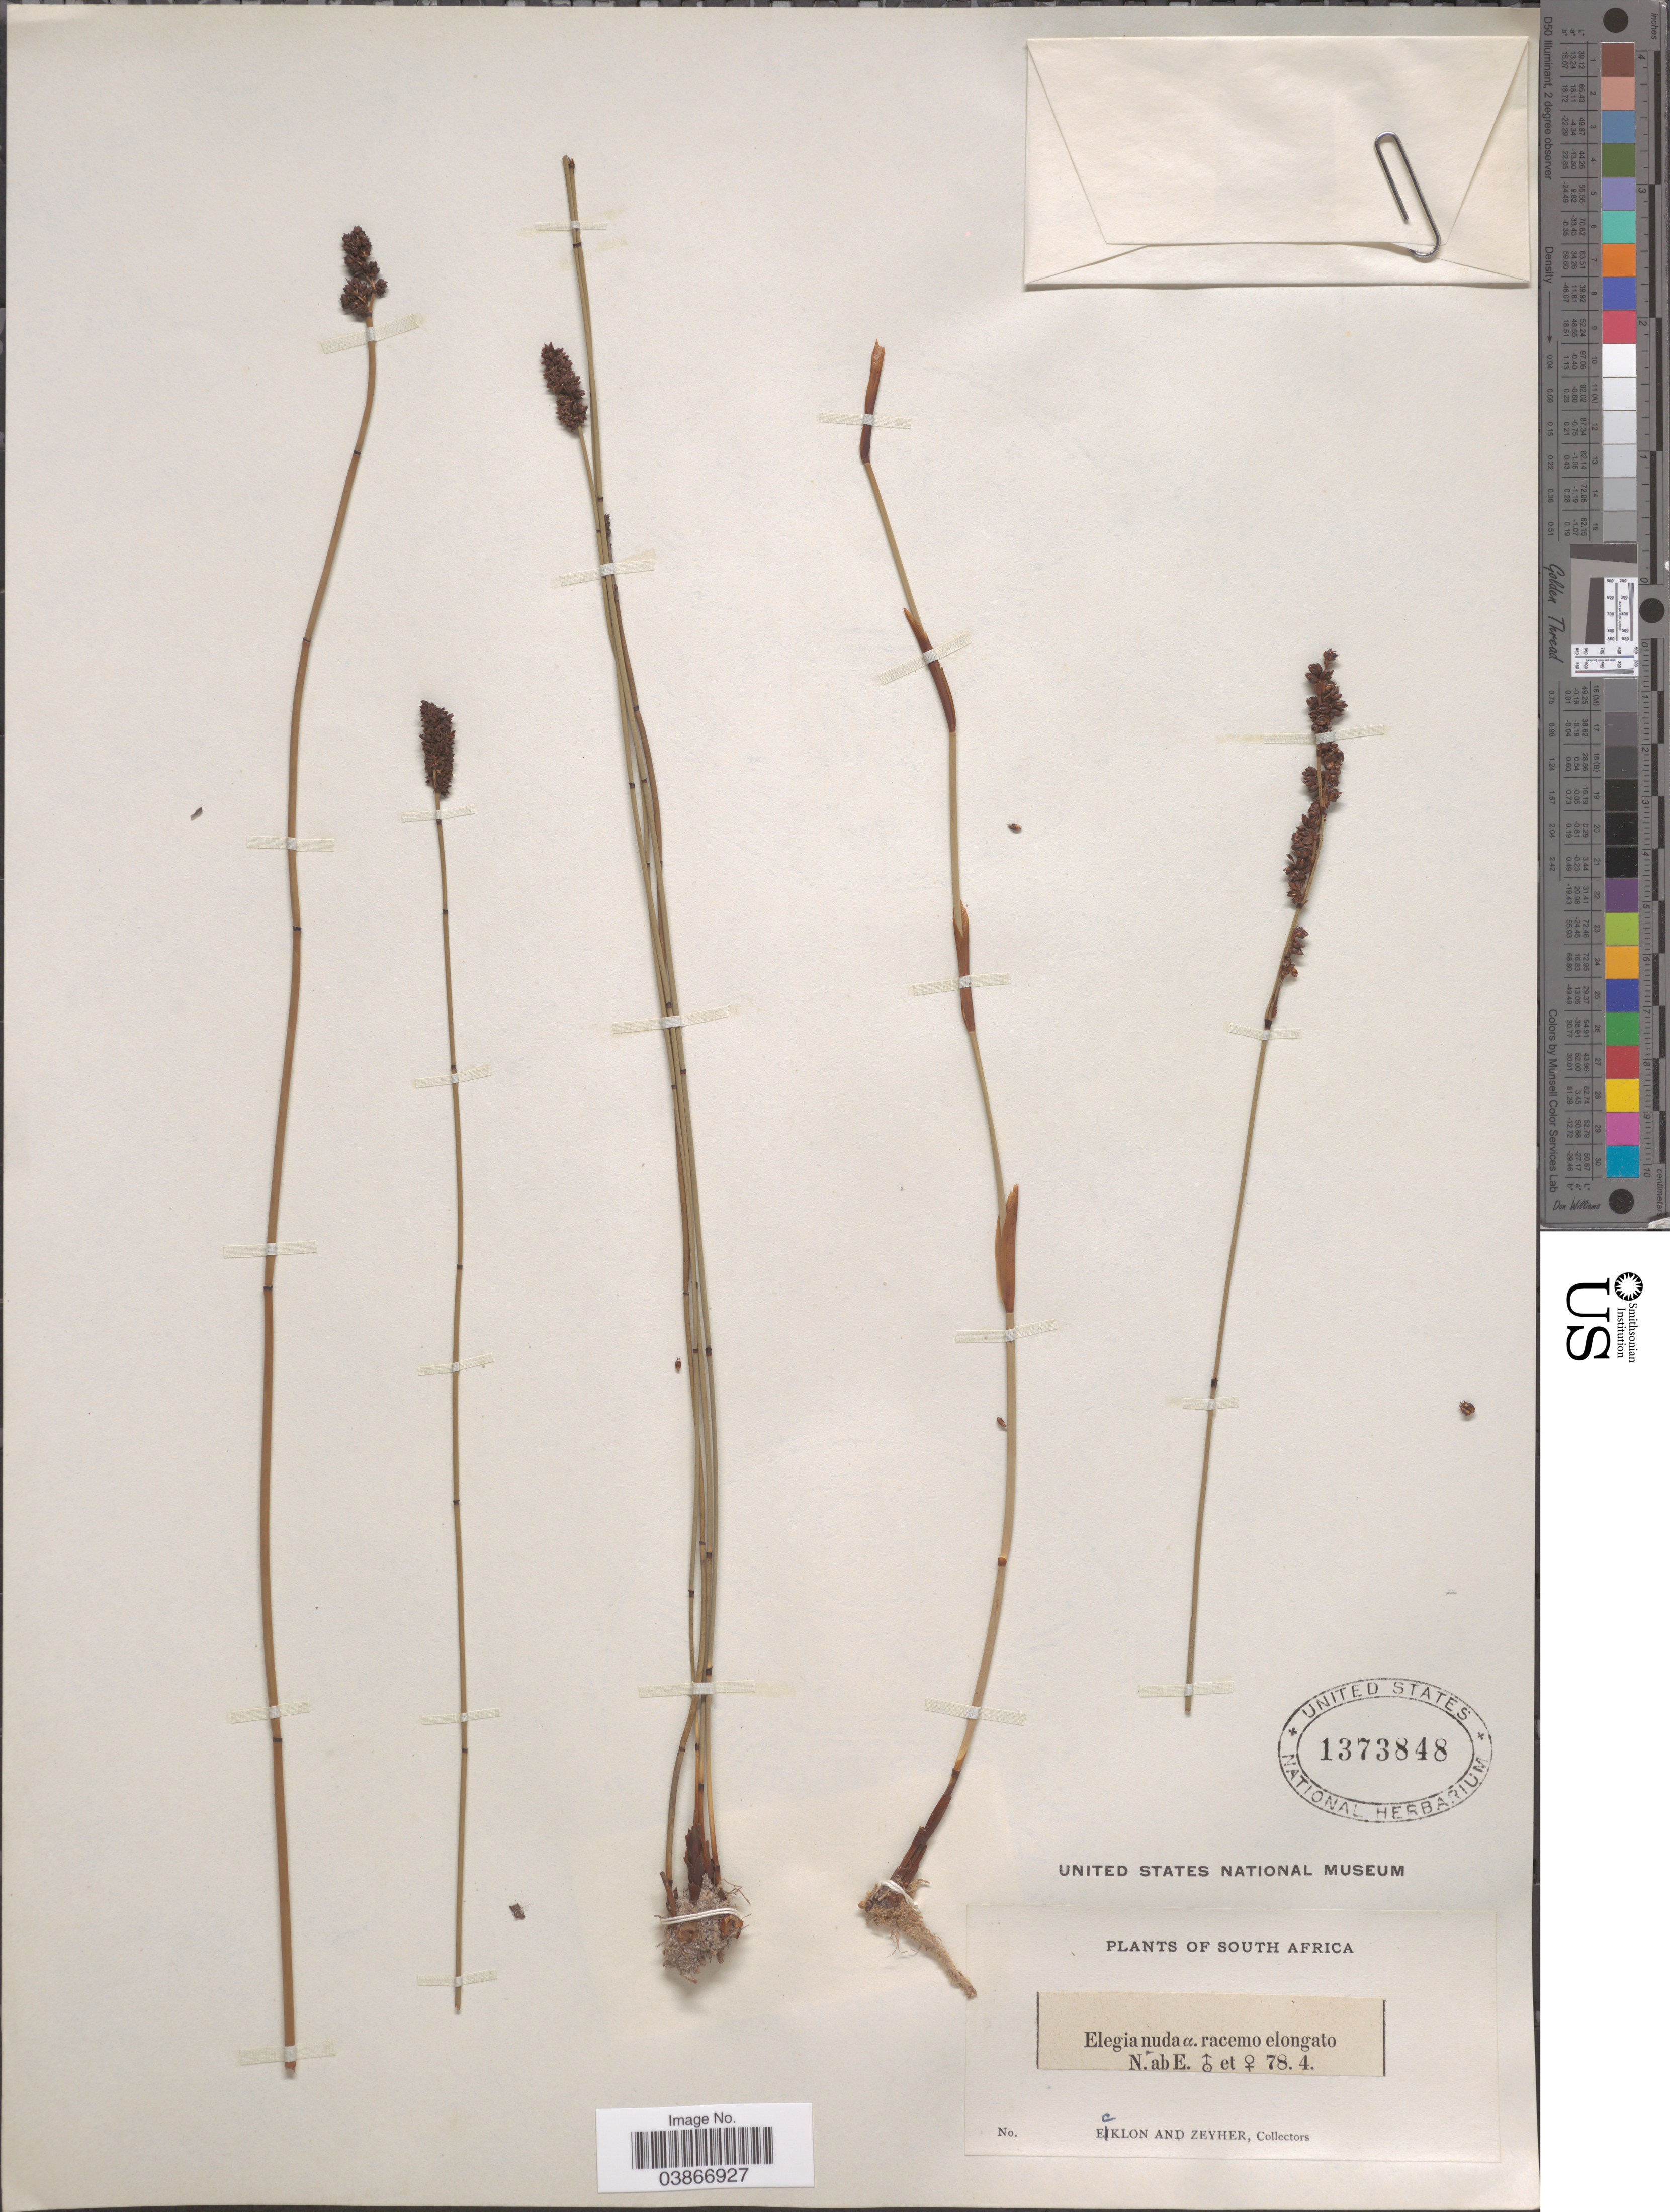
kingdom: Plantae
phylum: Tracheophyta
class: Liliopsida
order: Poales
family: Restionaceae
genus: Elegia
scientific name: Elegia nuda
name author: (Rottb.) Kunth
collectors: -. Ecklon & -. Zeyher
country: South Africa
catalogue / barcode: US 1373848